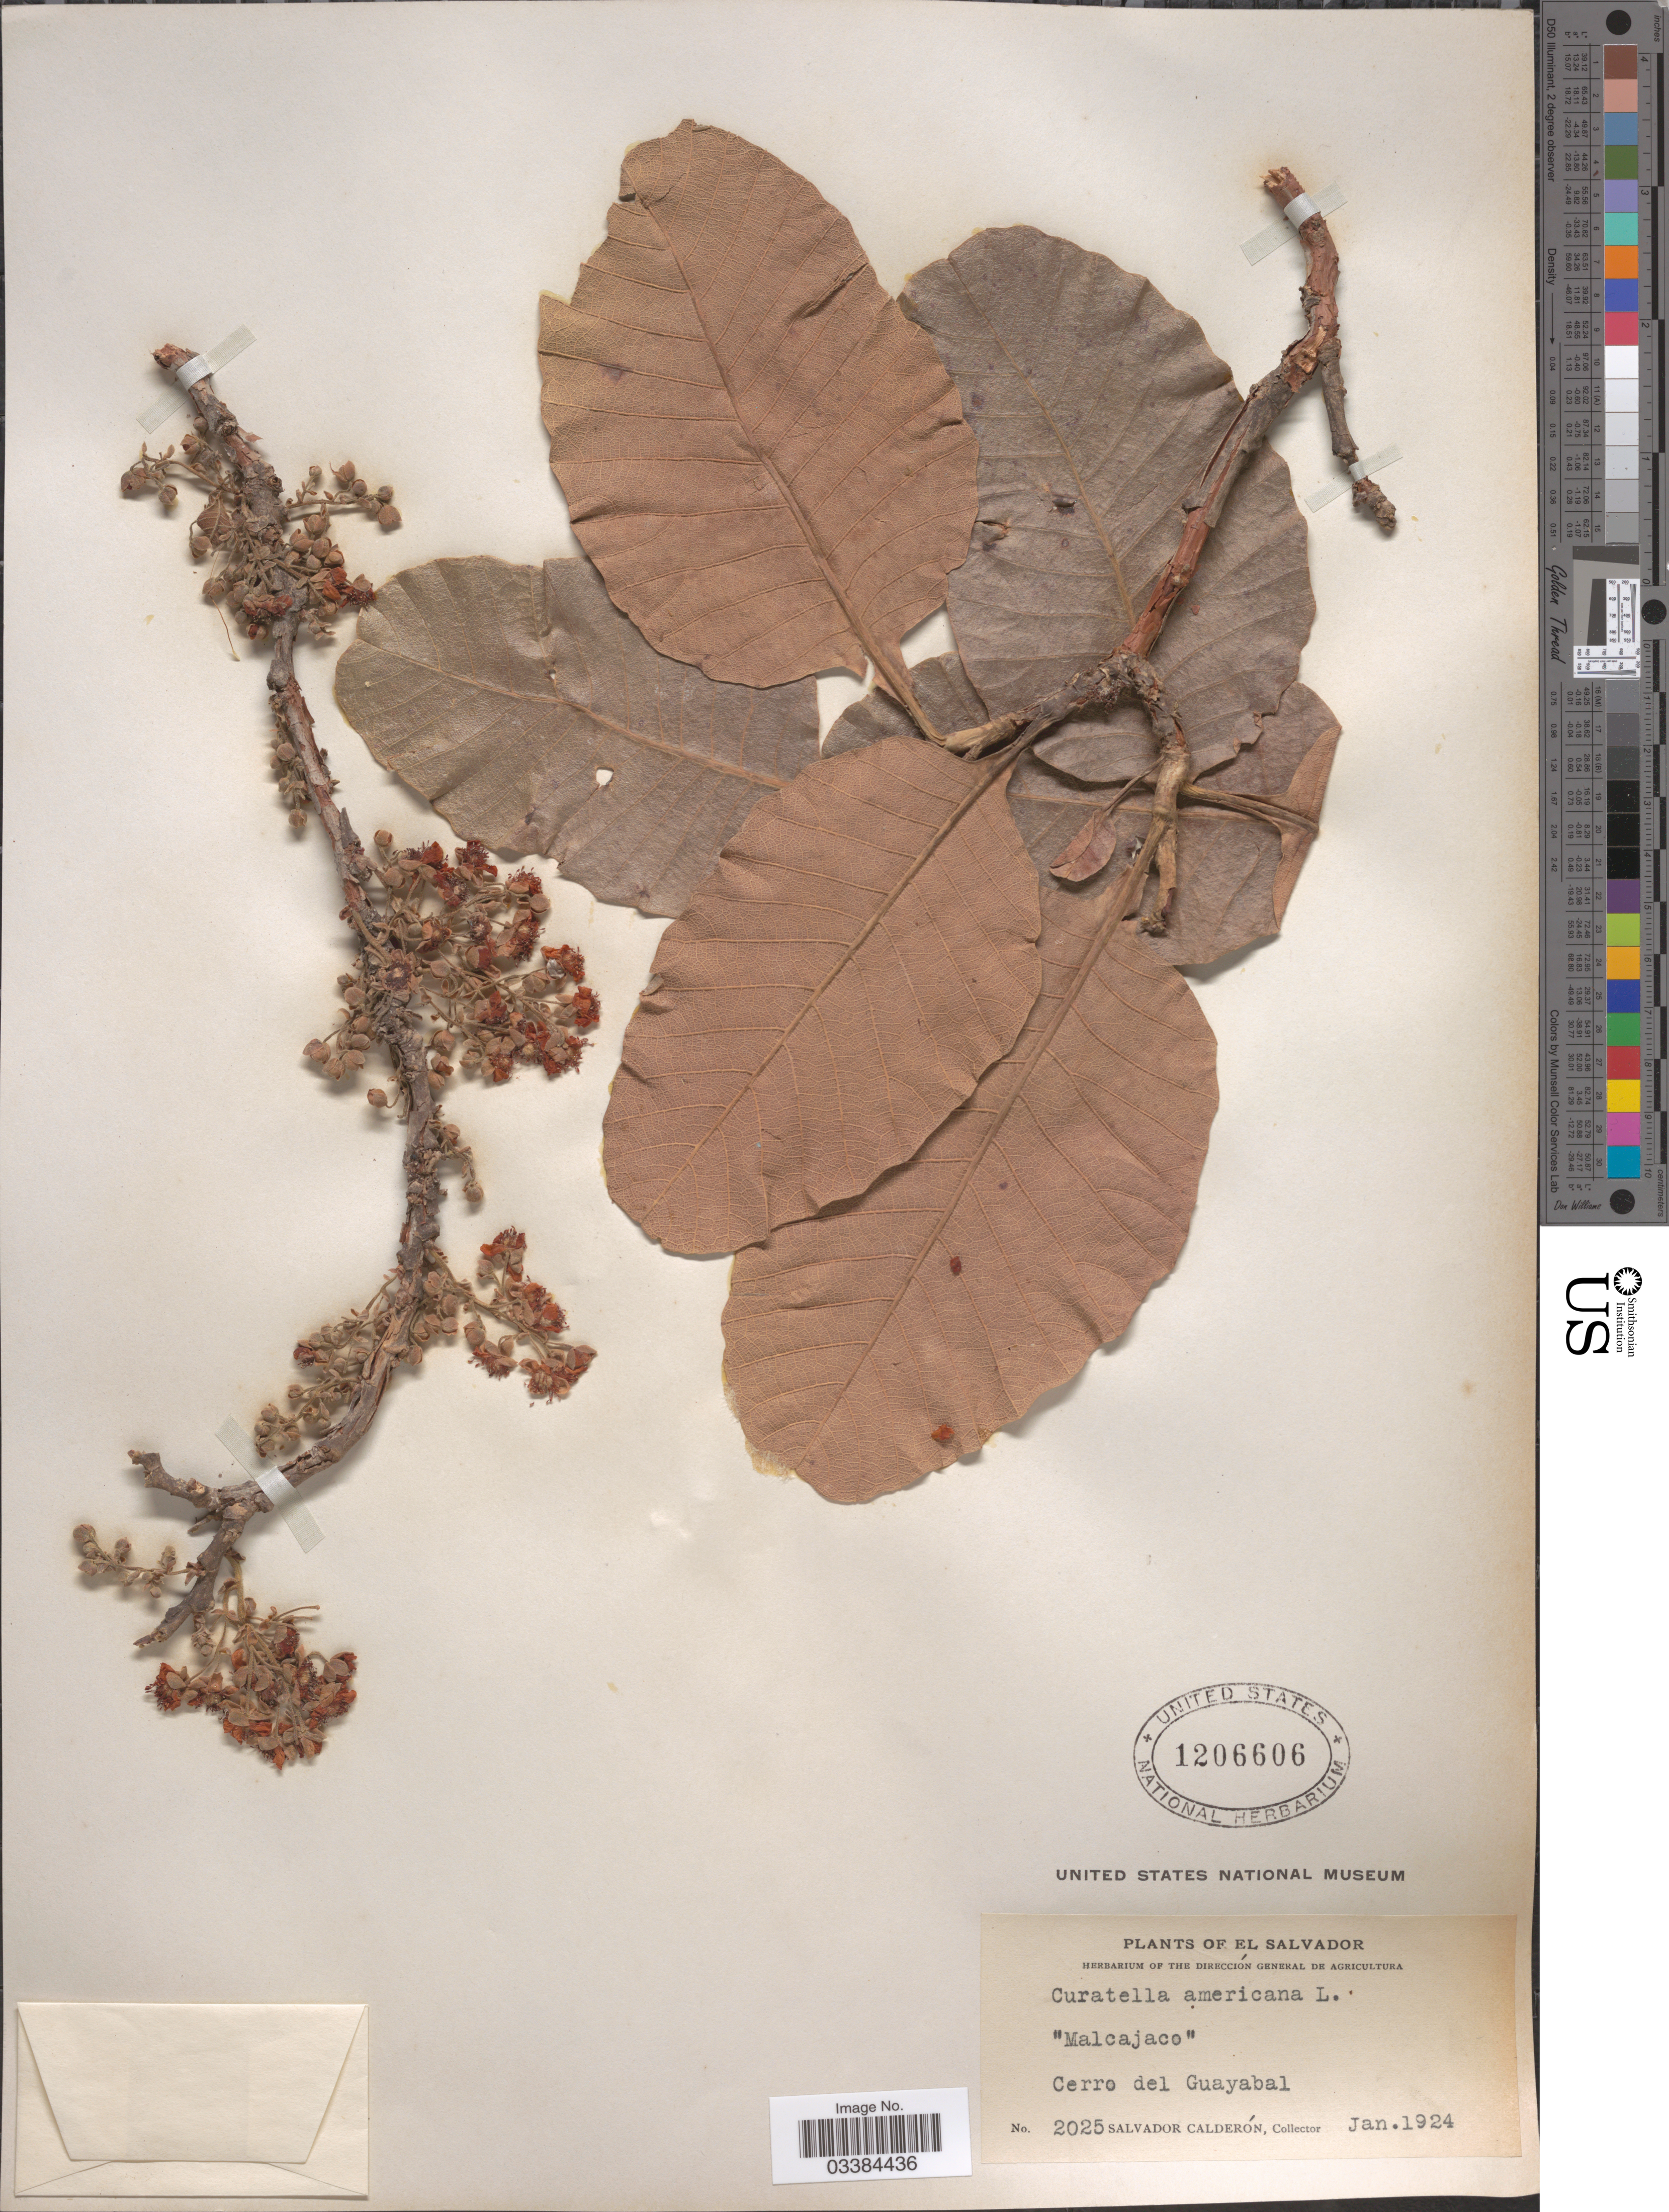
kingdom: Plantae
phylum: Tracheophyta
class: Magnoliopsida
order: Dilleniales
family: Dilleniaceae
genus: Curatella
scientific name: Curatella americana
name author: L.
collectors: S. Calderón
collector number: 2025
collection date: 1924-01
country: El Salvador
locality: Cerro del Guayabal.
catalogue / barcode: US 1206606